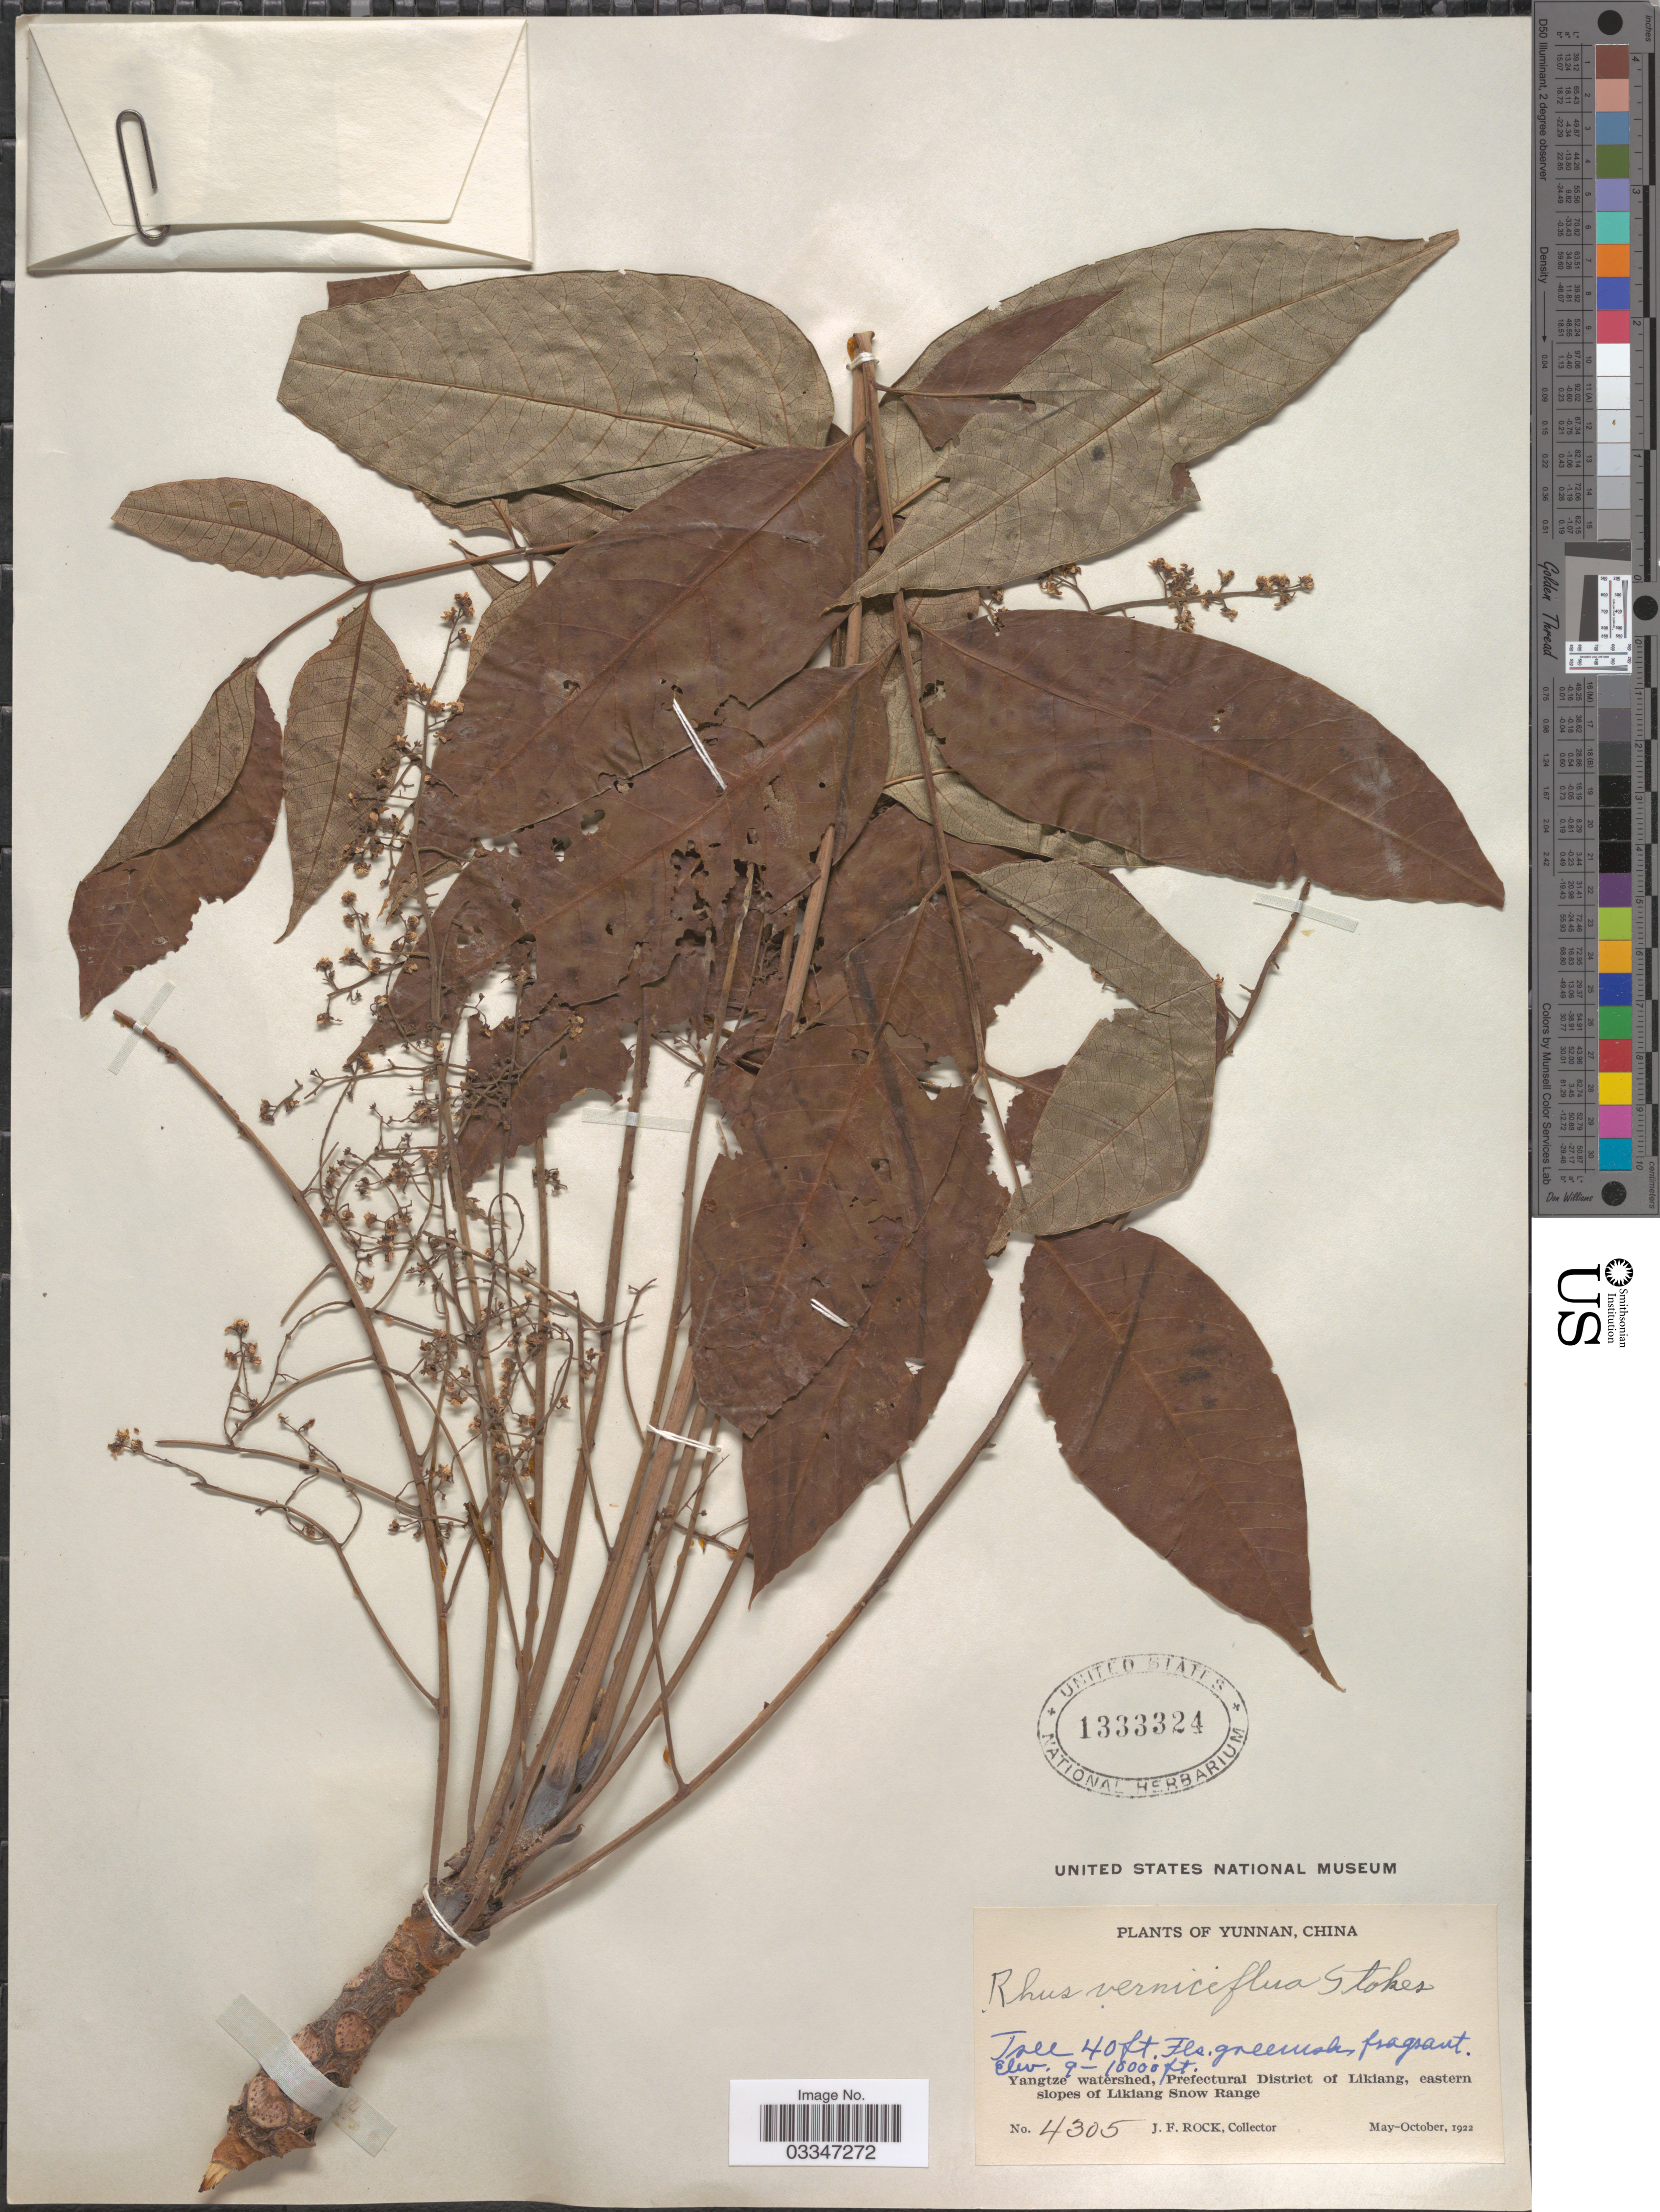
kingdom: Plantae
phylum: Tracheophyta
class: Magnoliopsida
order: Sapindales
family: Anacardiaceae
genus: Rhus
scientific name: Rhus verniciflua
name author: Stokes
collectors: J. Rock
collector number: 4305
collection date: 1922-05/1922-10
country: China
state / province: Yunnan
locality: Yangtze watershed, Prefectural District of Likiang, eastern slopes of Likiang Snow Range.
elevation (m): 2743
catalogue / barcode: US 1333324